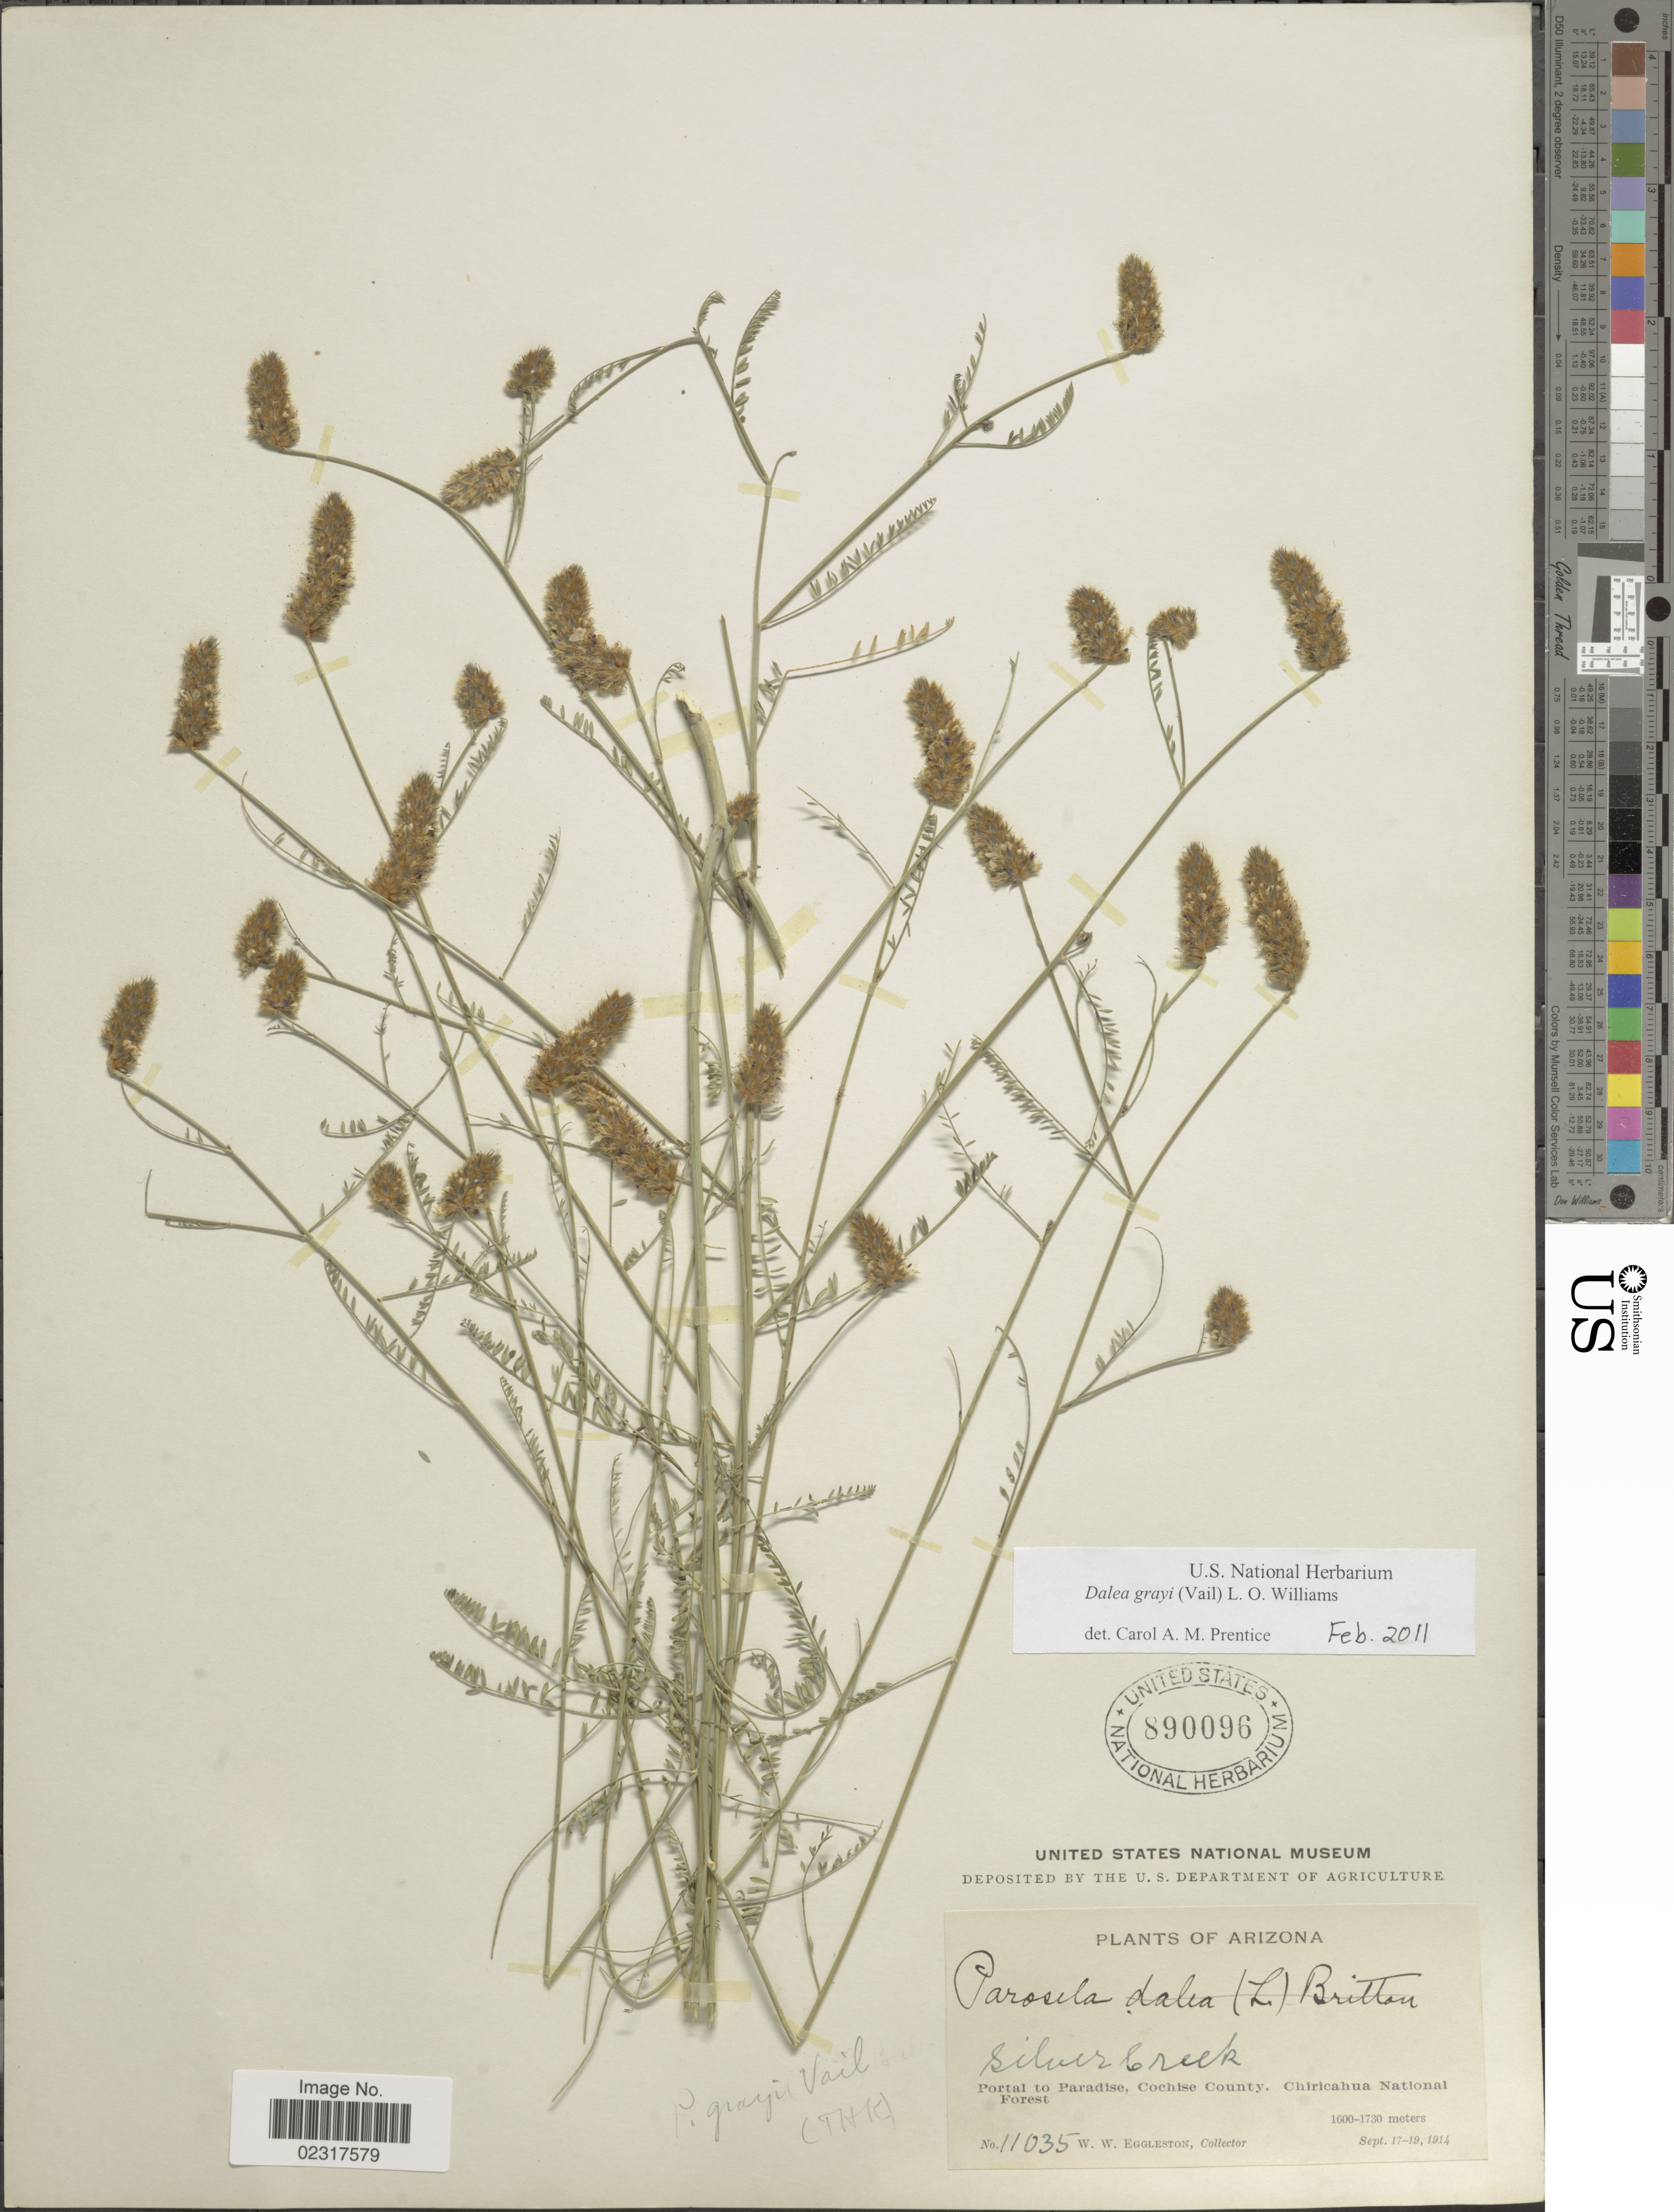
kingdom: Plantae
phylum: Tracheophyta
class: Magnoliopsida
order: Fabales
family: Fabaceae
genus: Dalea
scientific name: Dalea grayi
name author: (Vail) L.O. Williams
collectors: W. W. Eggleston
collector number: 11035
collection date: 1914-09-17/1914-09-19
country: United States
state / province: Arizona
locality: Silver Creek, Portal to Paradise, Cochise County, Chiricahua National Forest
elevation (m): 1600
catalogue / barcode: US 890096